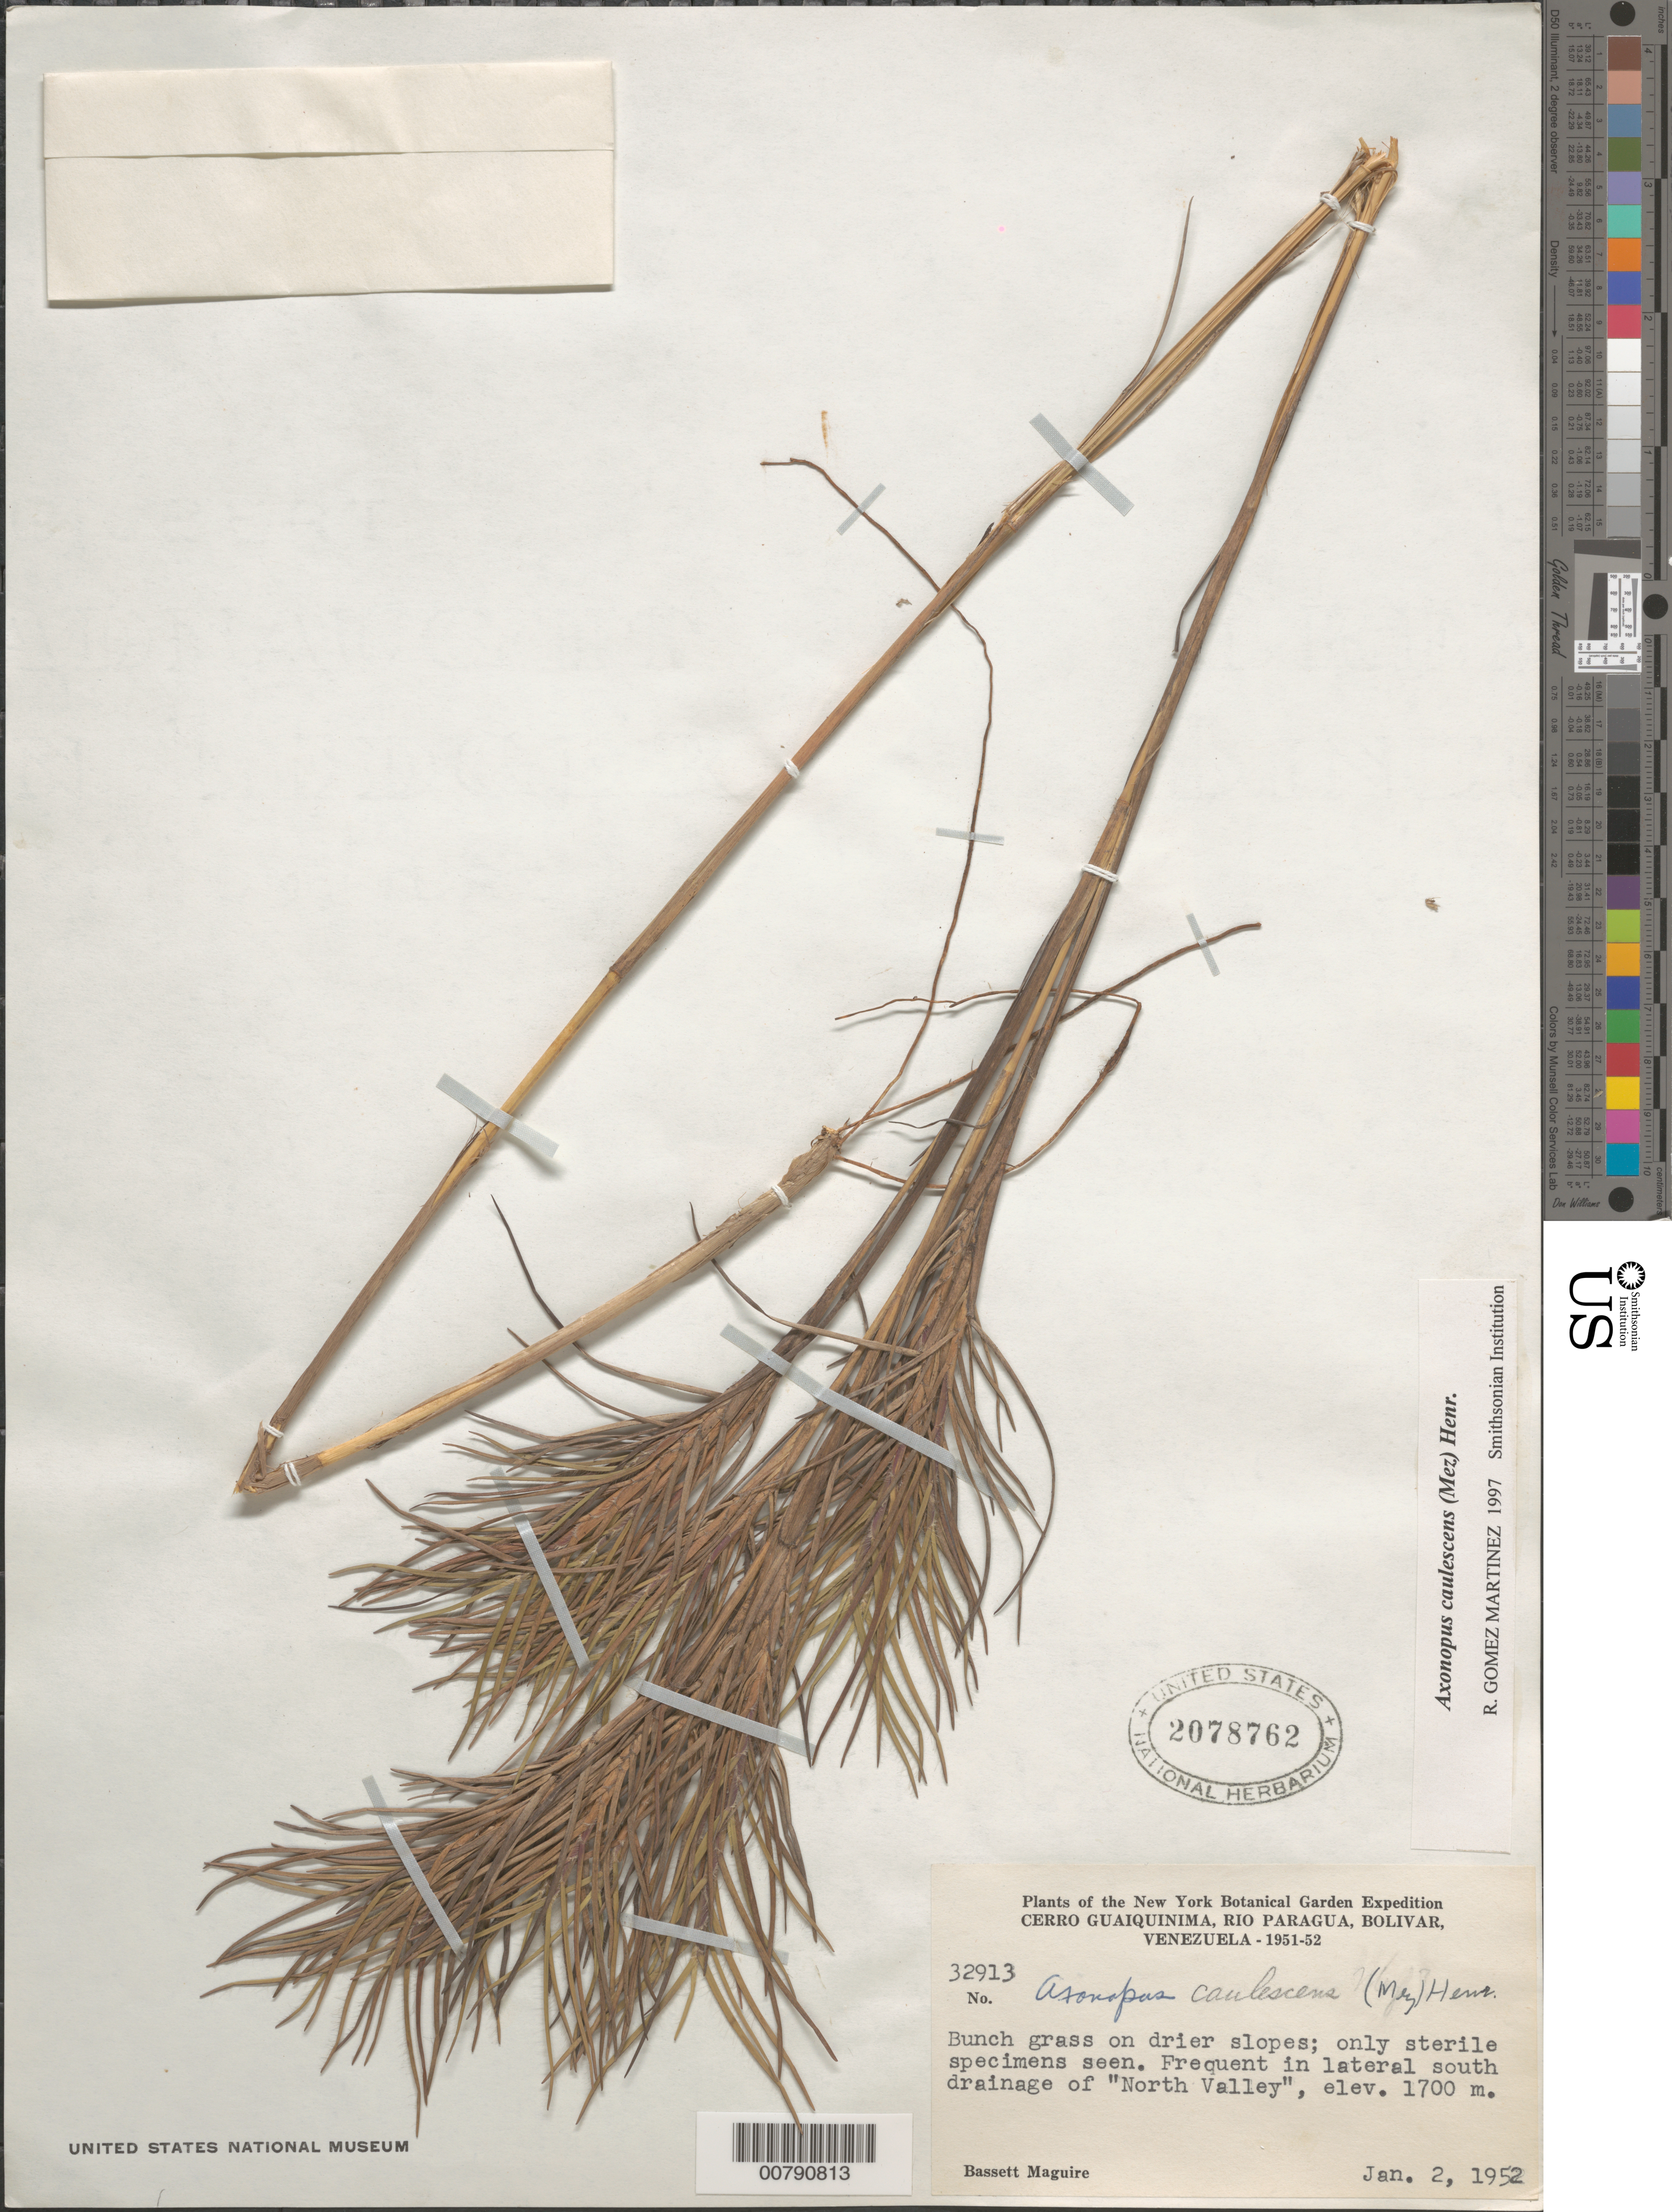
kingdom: Plantae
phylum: Tracheophyta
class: Liliopsida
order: Poales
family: Poaceae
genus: Axonopus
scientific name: Axonopus caulescens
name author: (Mez) Henrickson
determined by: Gomez Martinez, R.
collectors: B. Maguire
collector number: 32913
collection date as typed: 2-Jan-52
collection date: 1952-01-02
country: Venezuela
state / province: Bolívar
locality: Cerro Guaiquinima, Río Paragua, "North Valley"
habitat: Drier slopes, in lateral south drainage of valley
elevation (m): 1700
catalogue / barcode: US 2078762